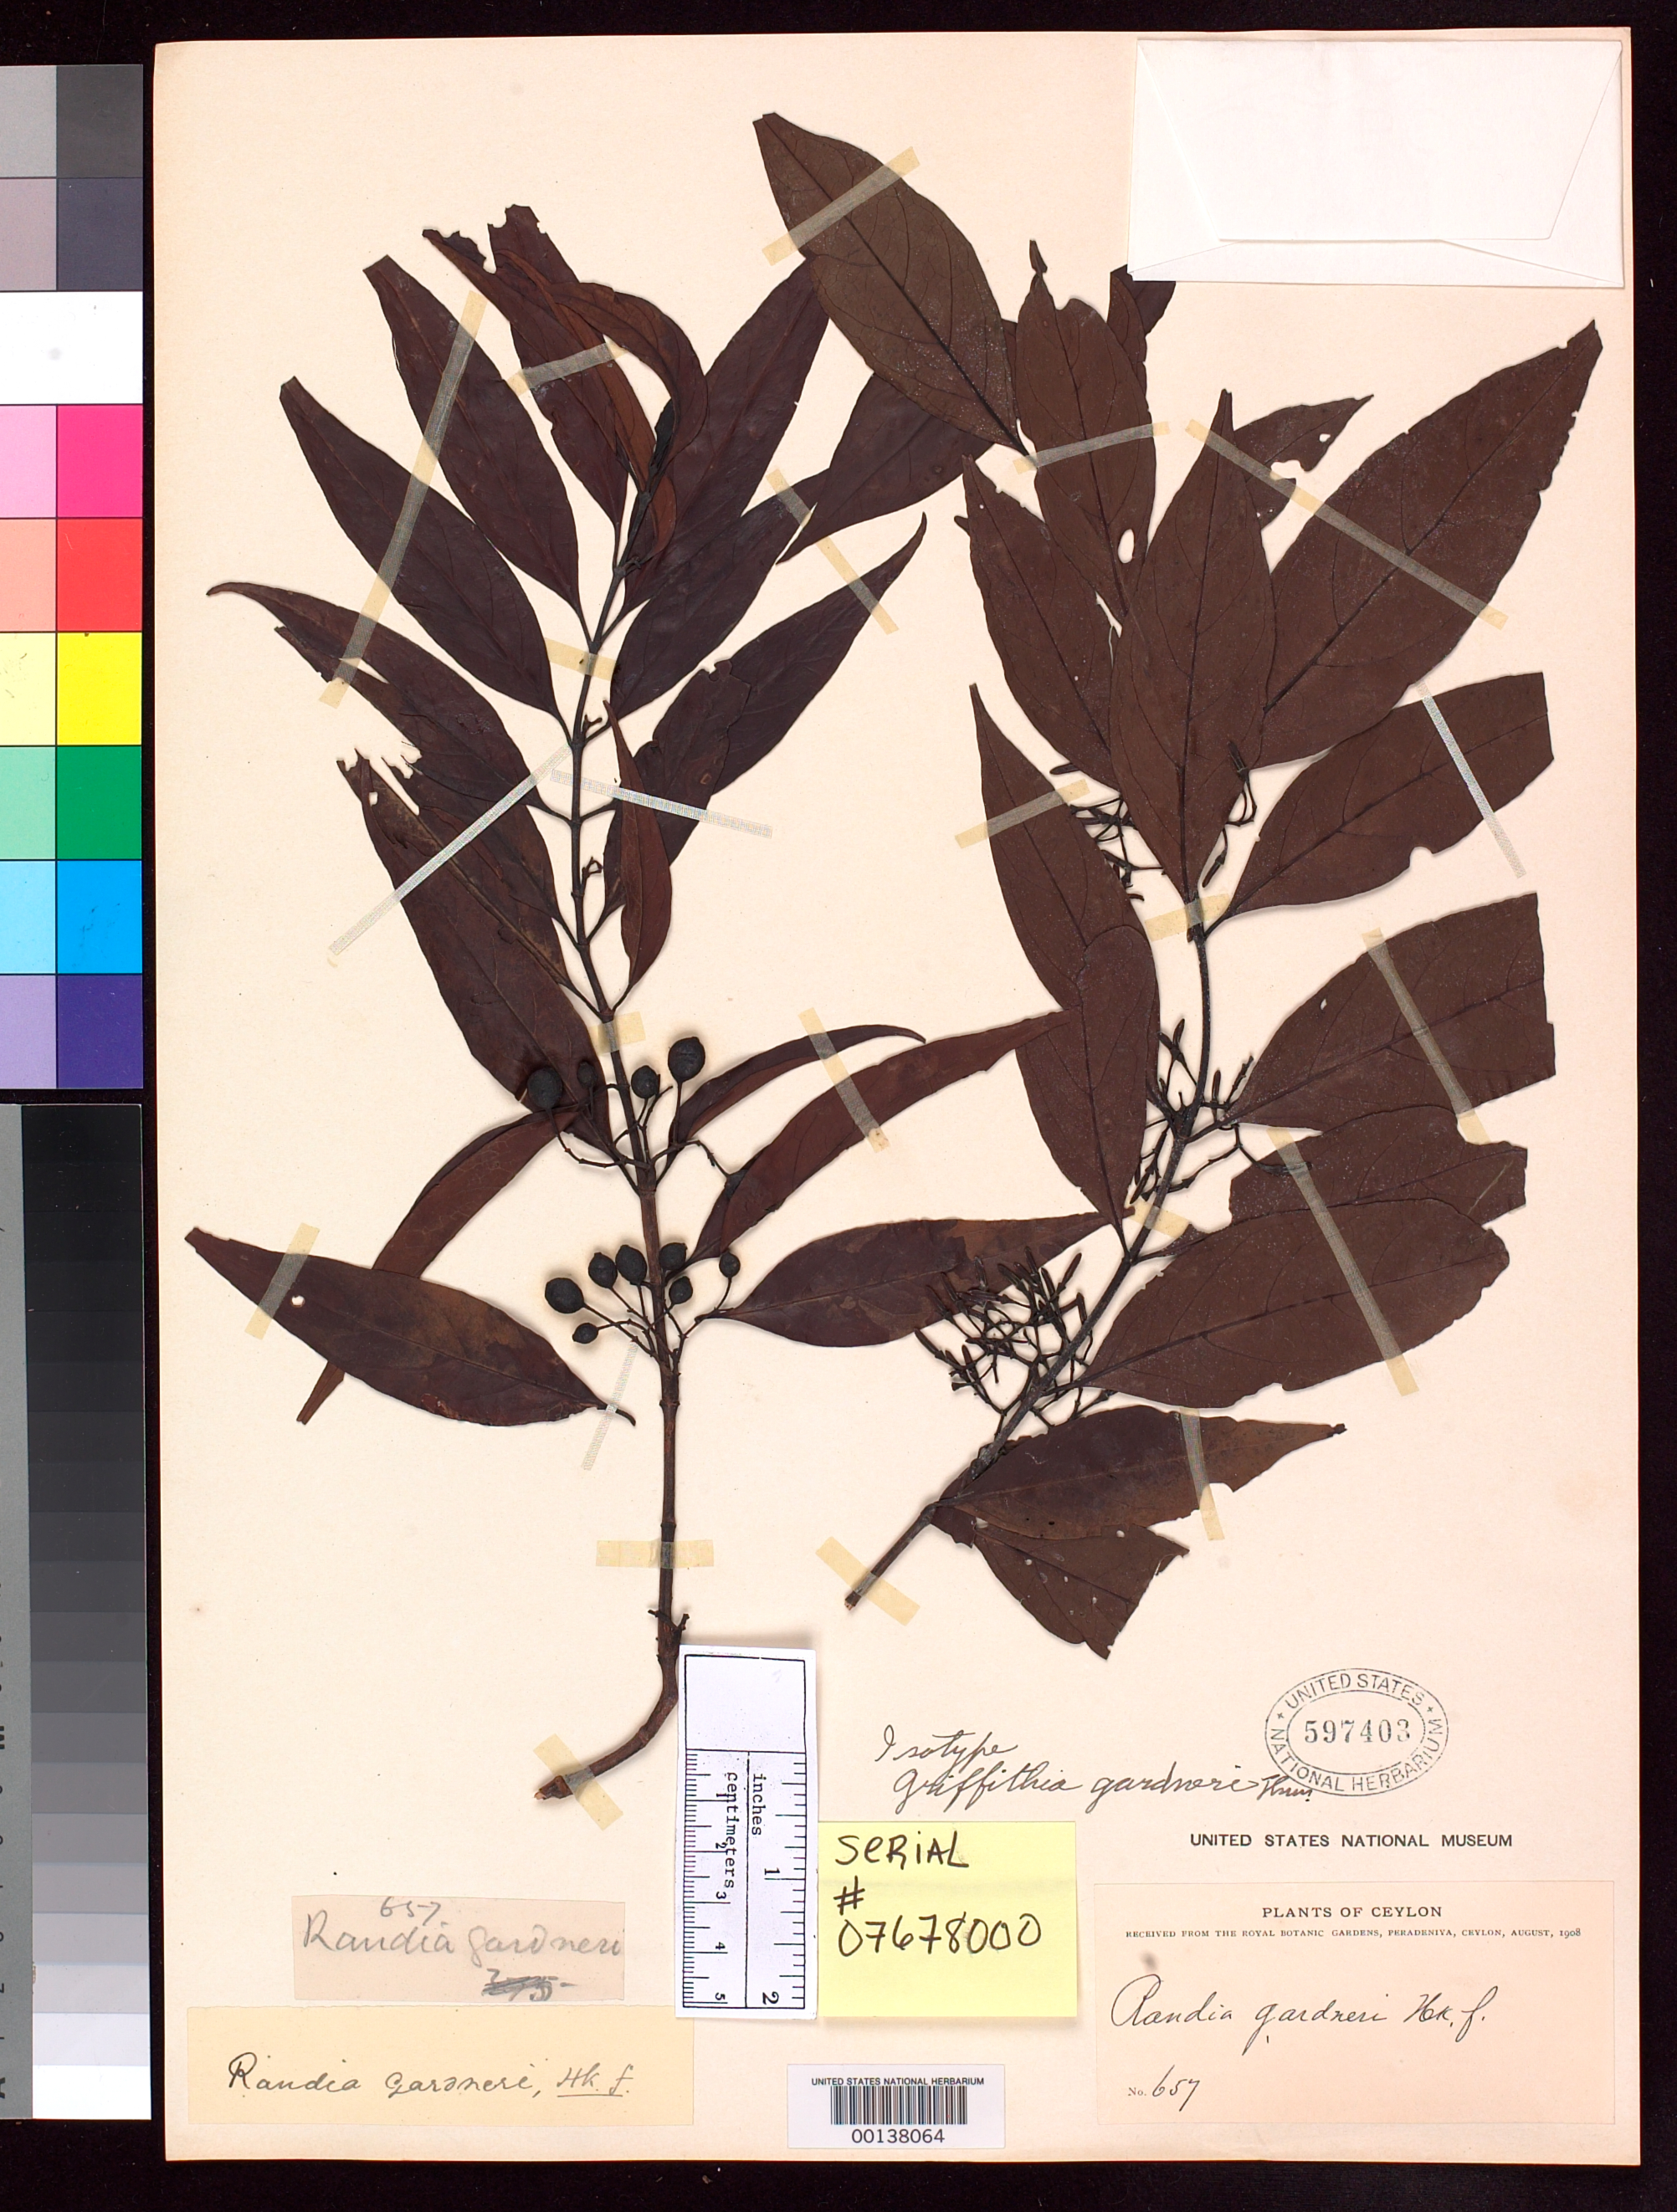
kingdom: Plantae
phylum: Tracheophyta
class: Magnoliopsida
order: Gentianales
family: Rubiaceae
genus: Griffithia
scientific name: Griffithia gardneri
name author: Thwaites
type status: Isotype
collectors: G. H. K. Thwaites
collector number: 657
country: Sri Lanka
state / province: Central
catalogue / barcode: US 597403